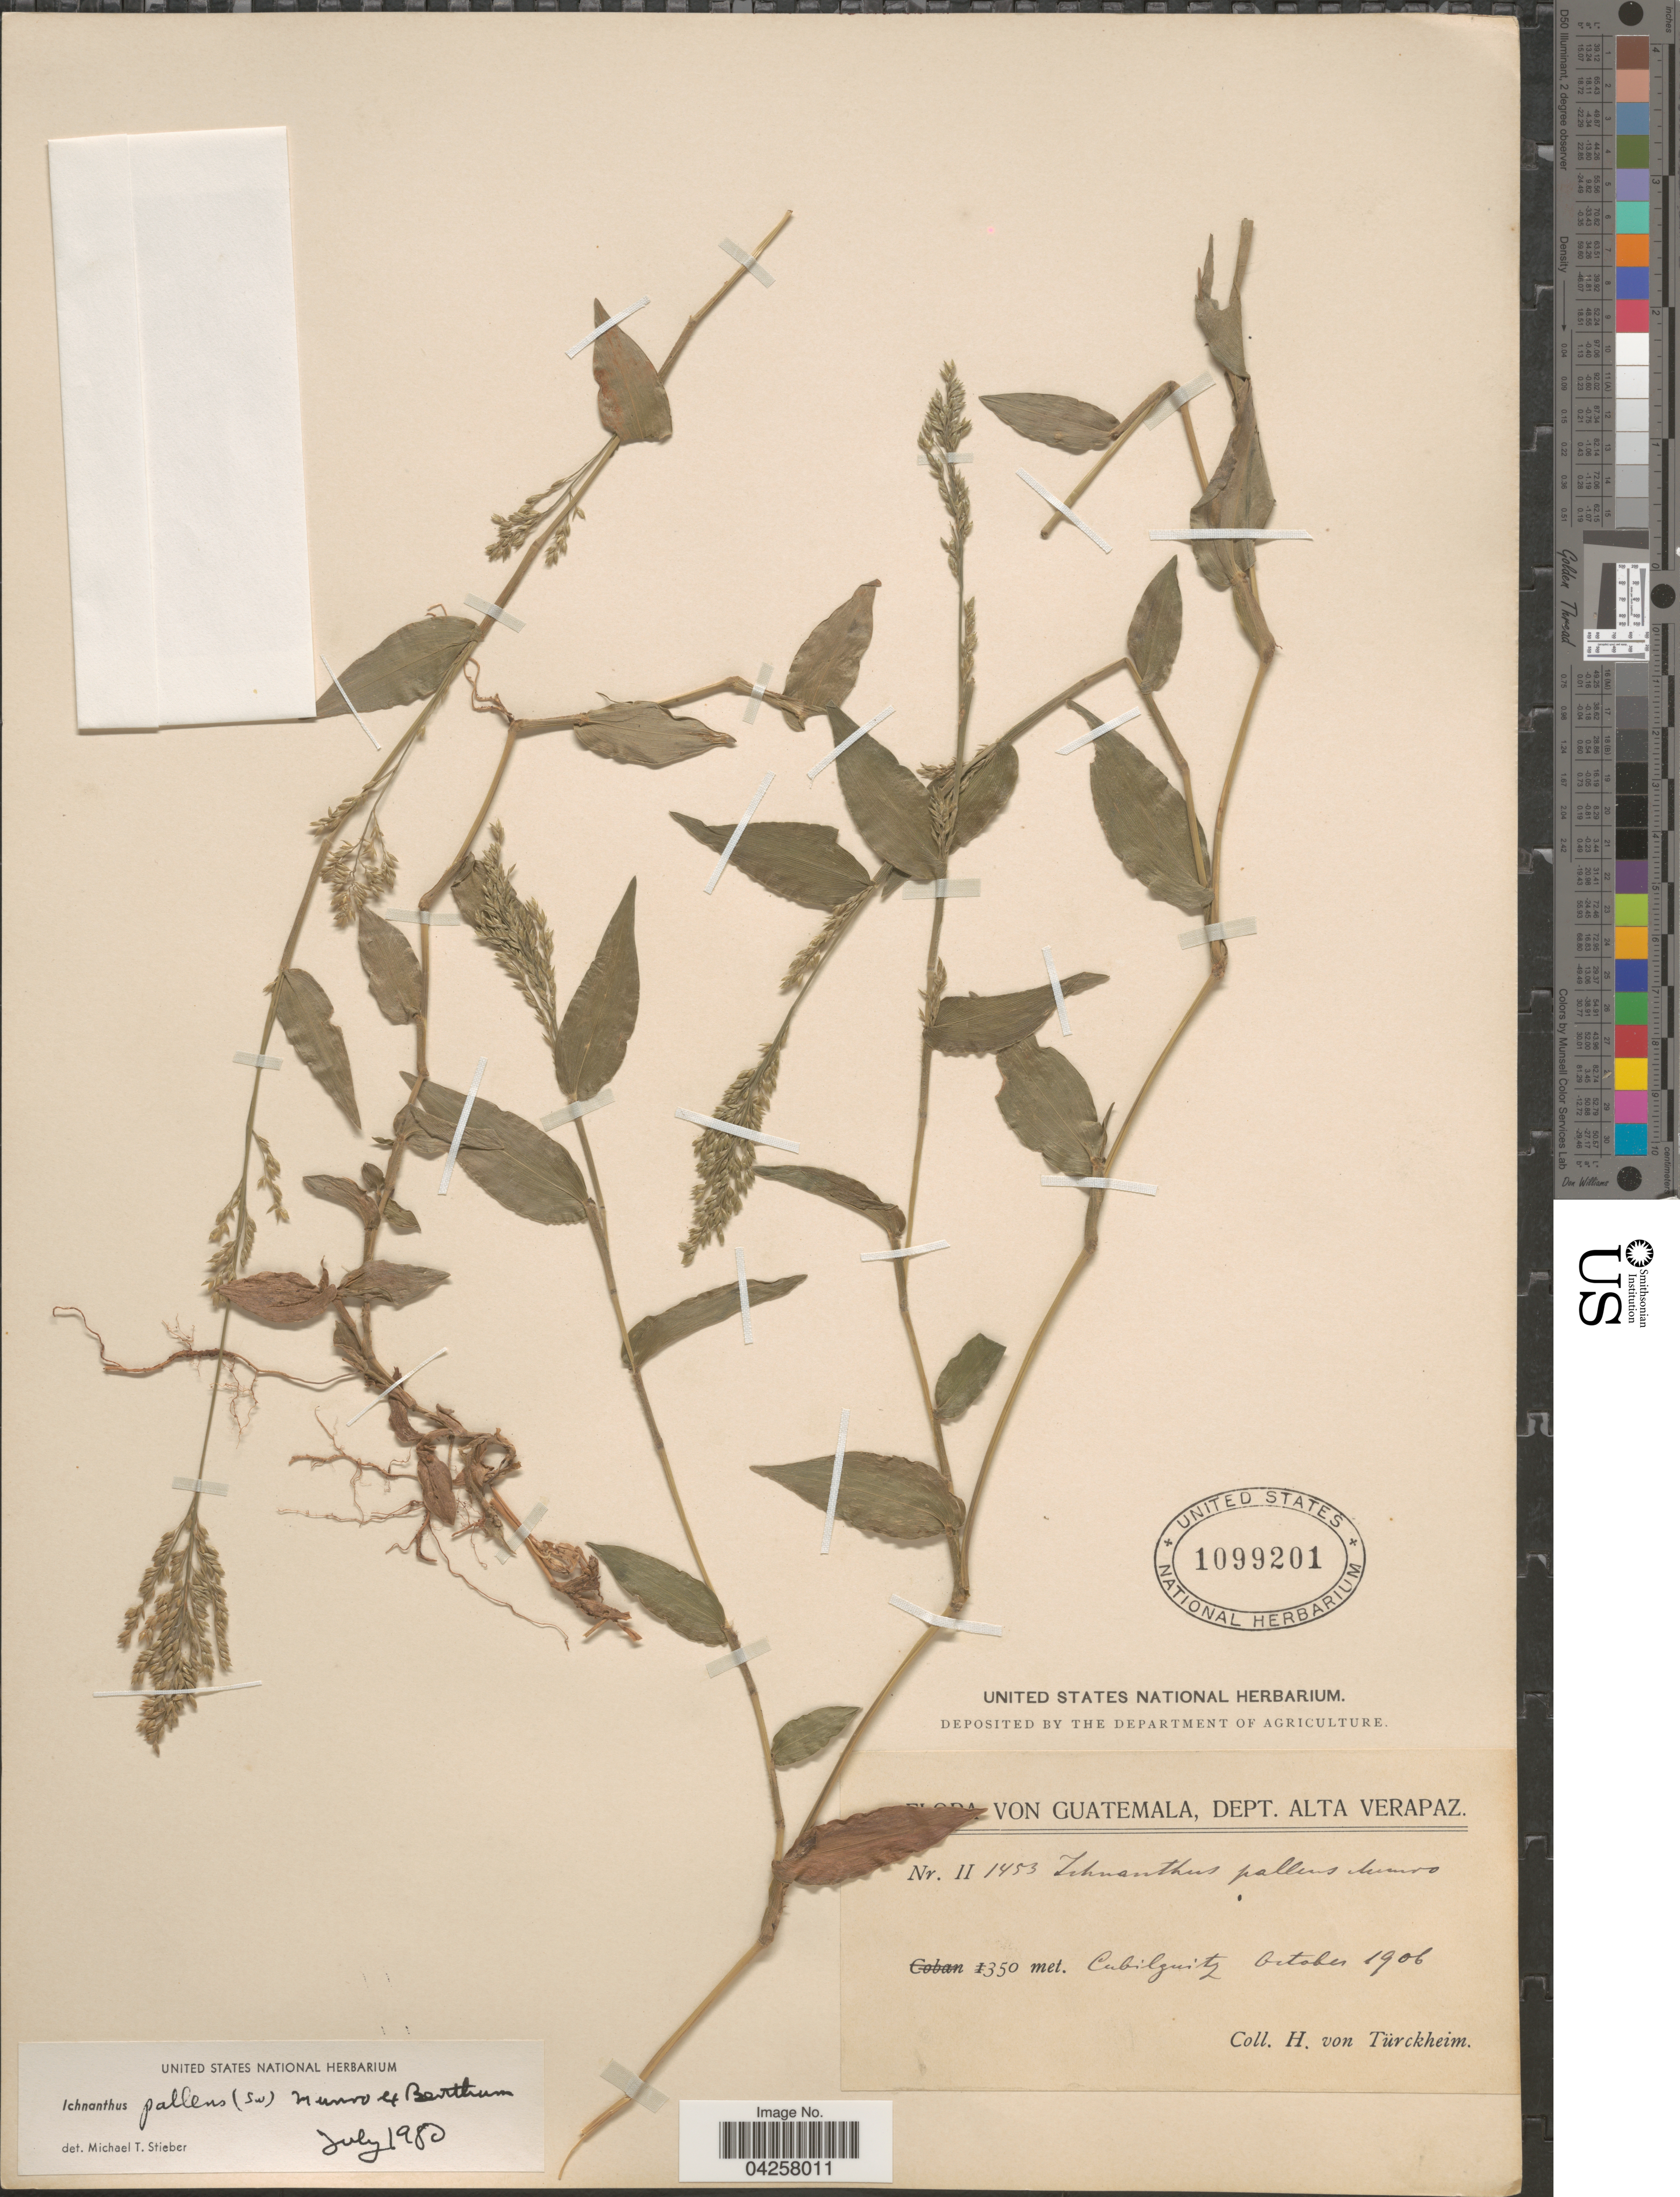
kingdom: Plantae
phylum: Tracheophyta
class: Liliopsida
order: Poales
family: Poaceae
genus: Ichnanthus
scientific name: Ichnanthus pallens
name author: (Sw.) Munro ex Benth.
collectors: H. von Türckheim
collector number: II1453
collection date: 1906-10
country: Guatemala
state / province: Alta Verapaz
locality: Dept. Alta Verapaz. Cubilquitz.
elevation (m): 350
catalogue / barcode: US 1099201